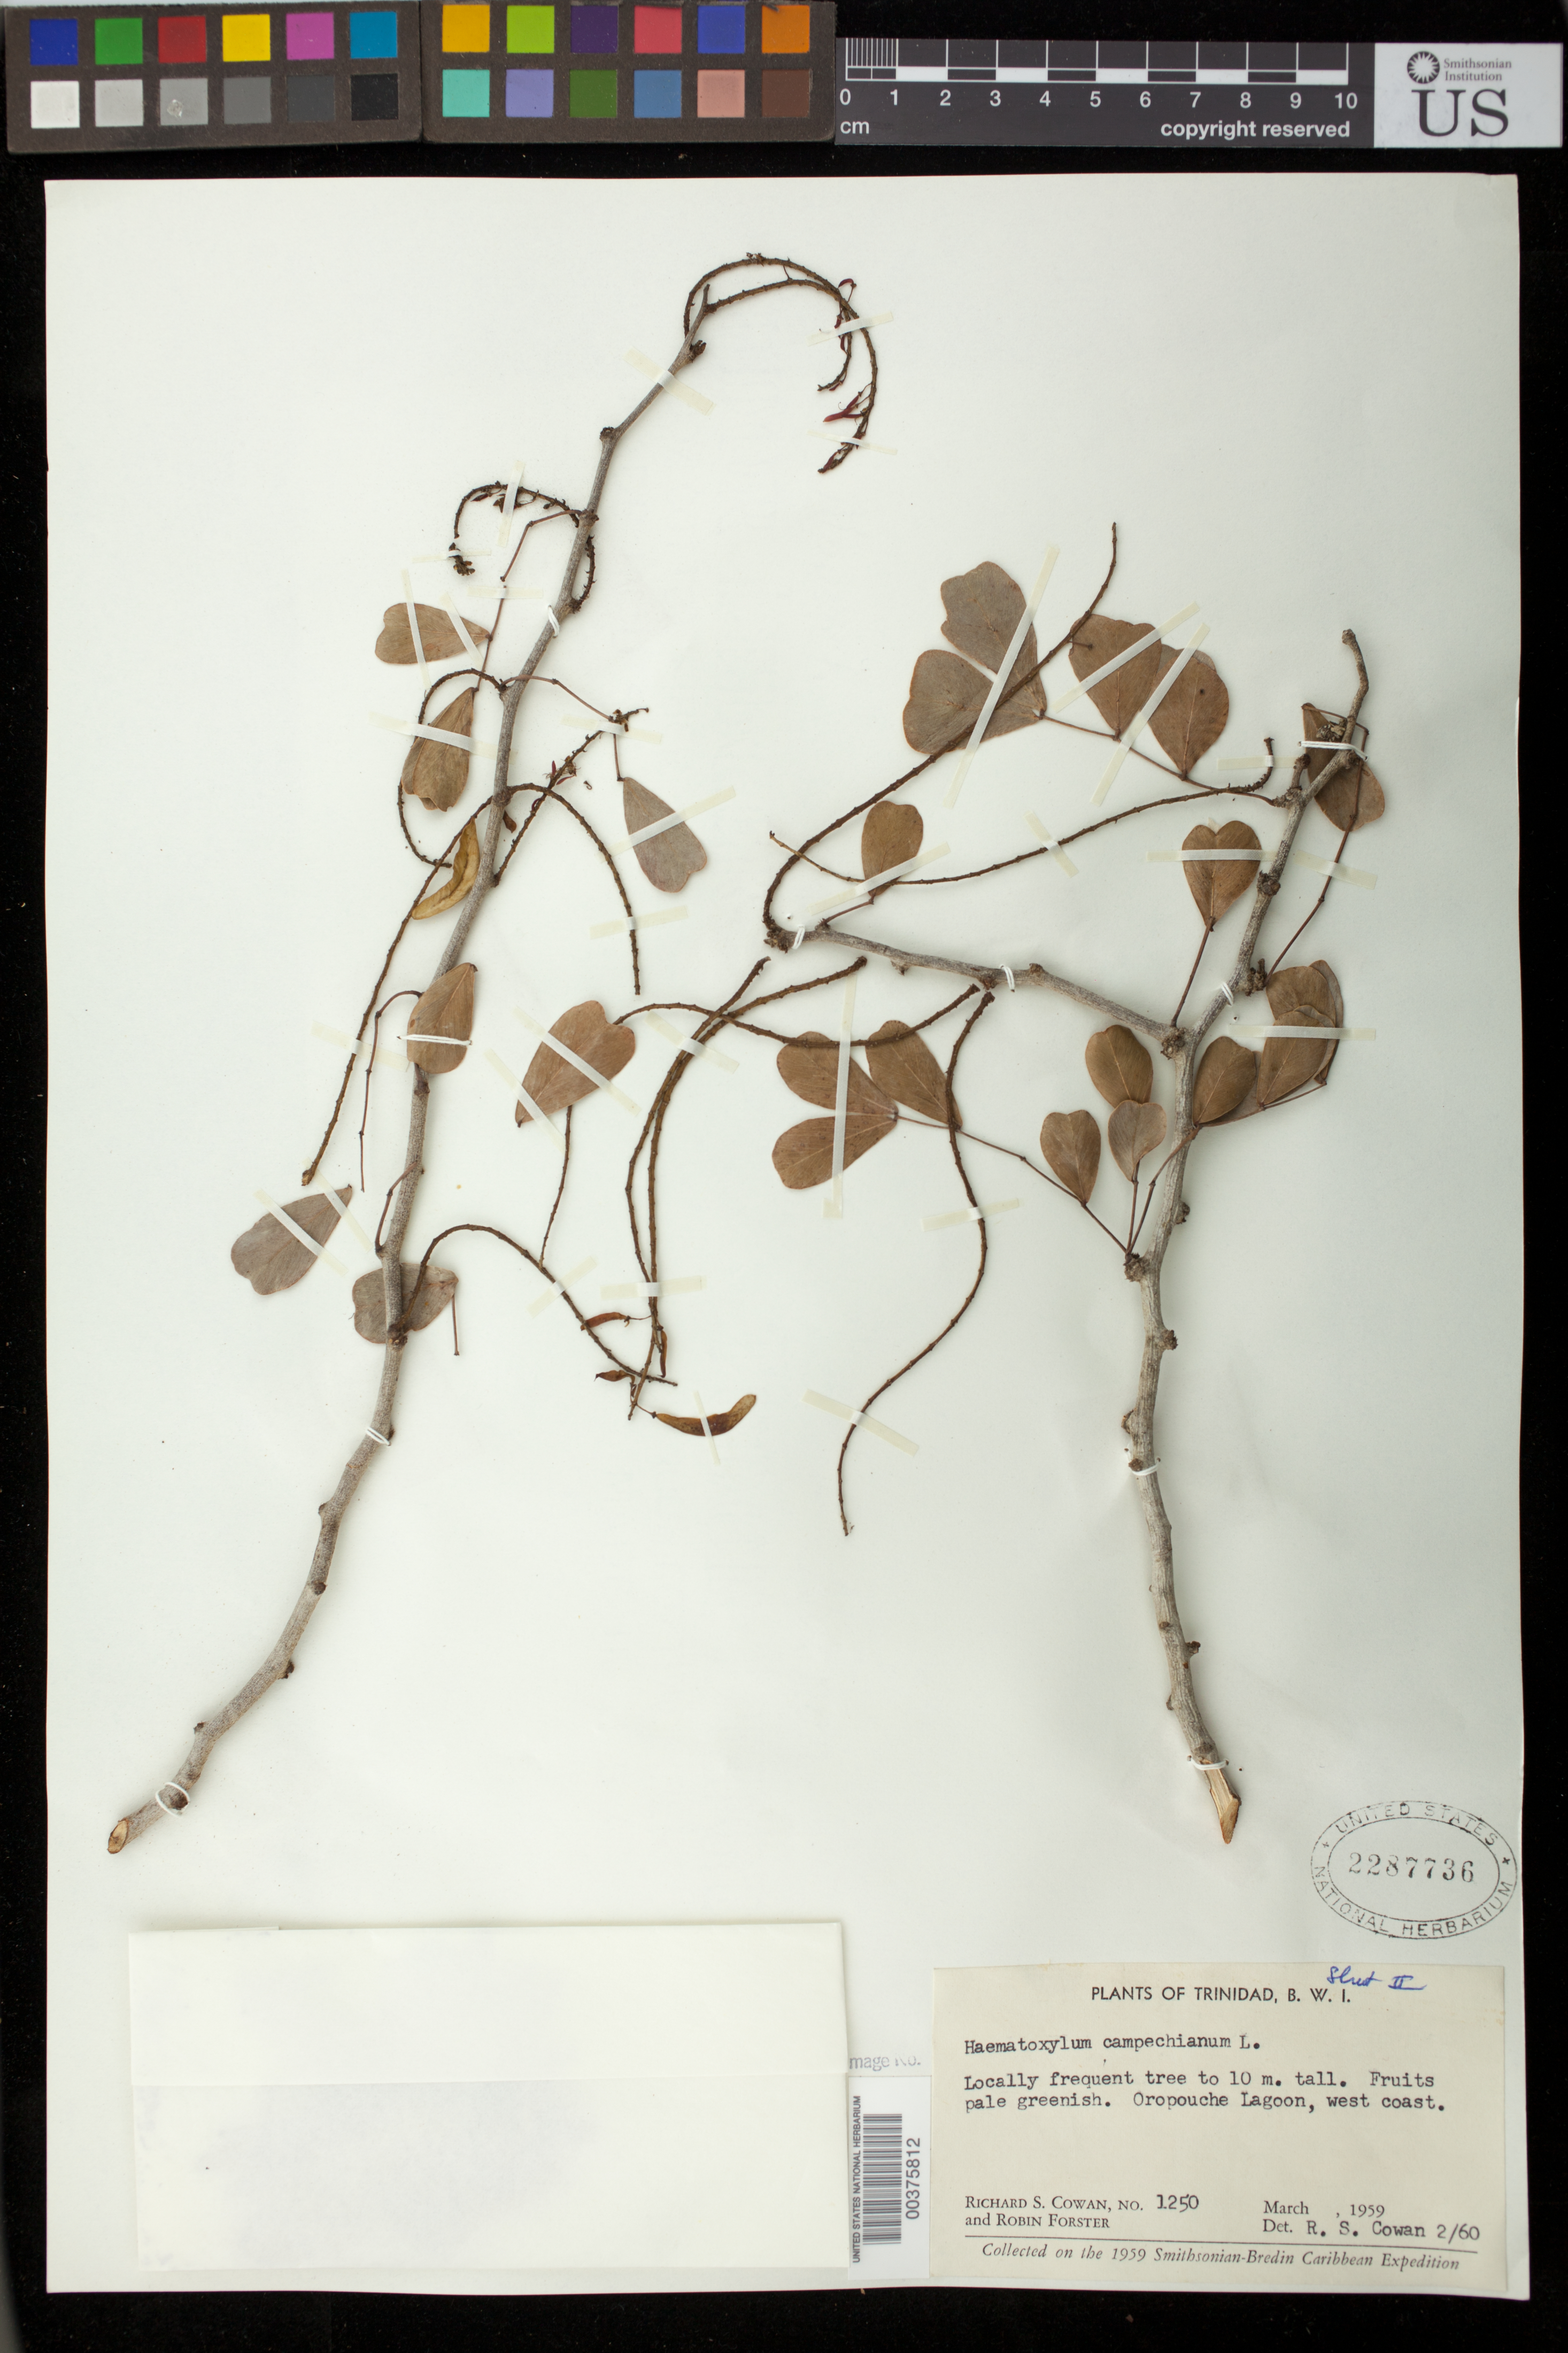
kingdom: Plantae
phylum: Tracheophyta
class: Magnoliopsida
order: Fabales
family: Fabaceae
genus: Haematoxylum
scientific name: Haematoxylum campechianum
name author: L.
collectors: R. S. Cowan & R. Forster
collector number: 1250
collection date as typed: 25 Mar 1959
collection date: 1959-03-25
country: Trinidad and Tobago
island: Trinidad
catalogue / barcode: US 2287736